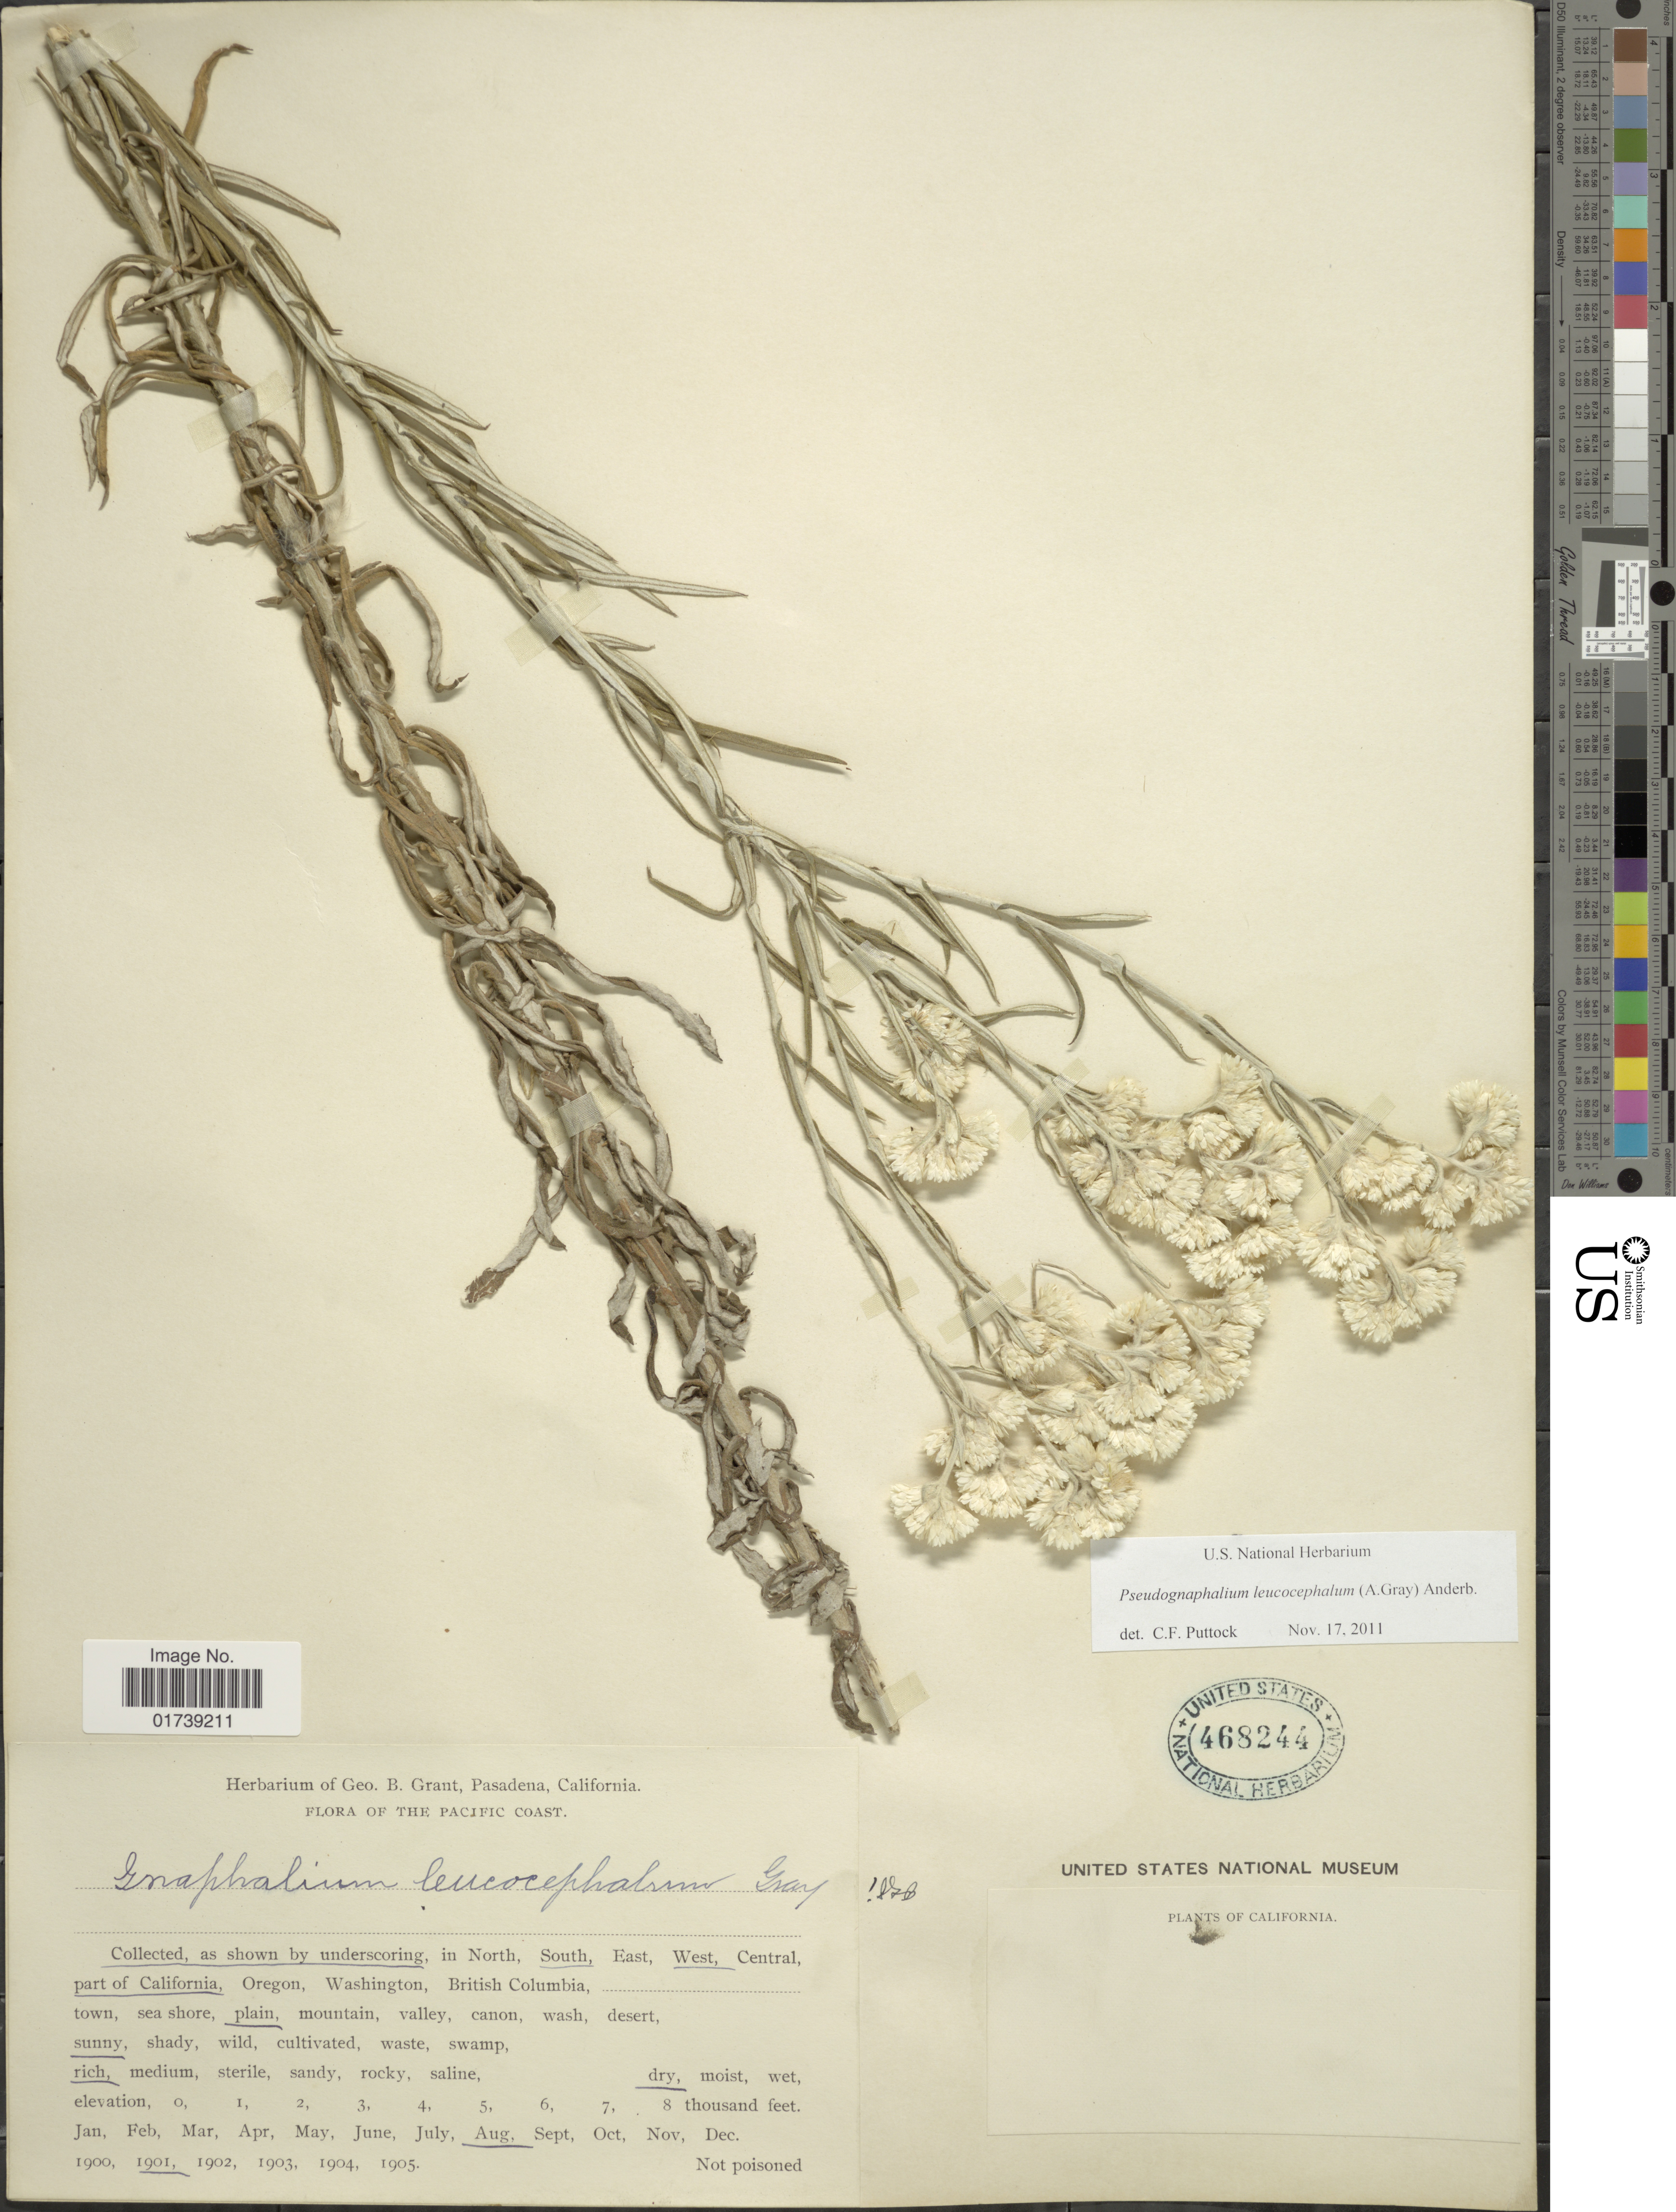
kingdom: Plantae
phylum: Tracheophyta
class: Magnoliopsida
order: Asterales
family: Asteraceae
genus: Pseudognaphalium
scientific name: Pseudognaphalium leucocephalum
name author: (A. Gray) Anderb.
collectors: ex herb. G. B. Grant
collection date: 1901-08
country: United States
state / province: California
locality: South, West, part of California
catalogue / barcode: US 468244